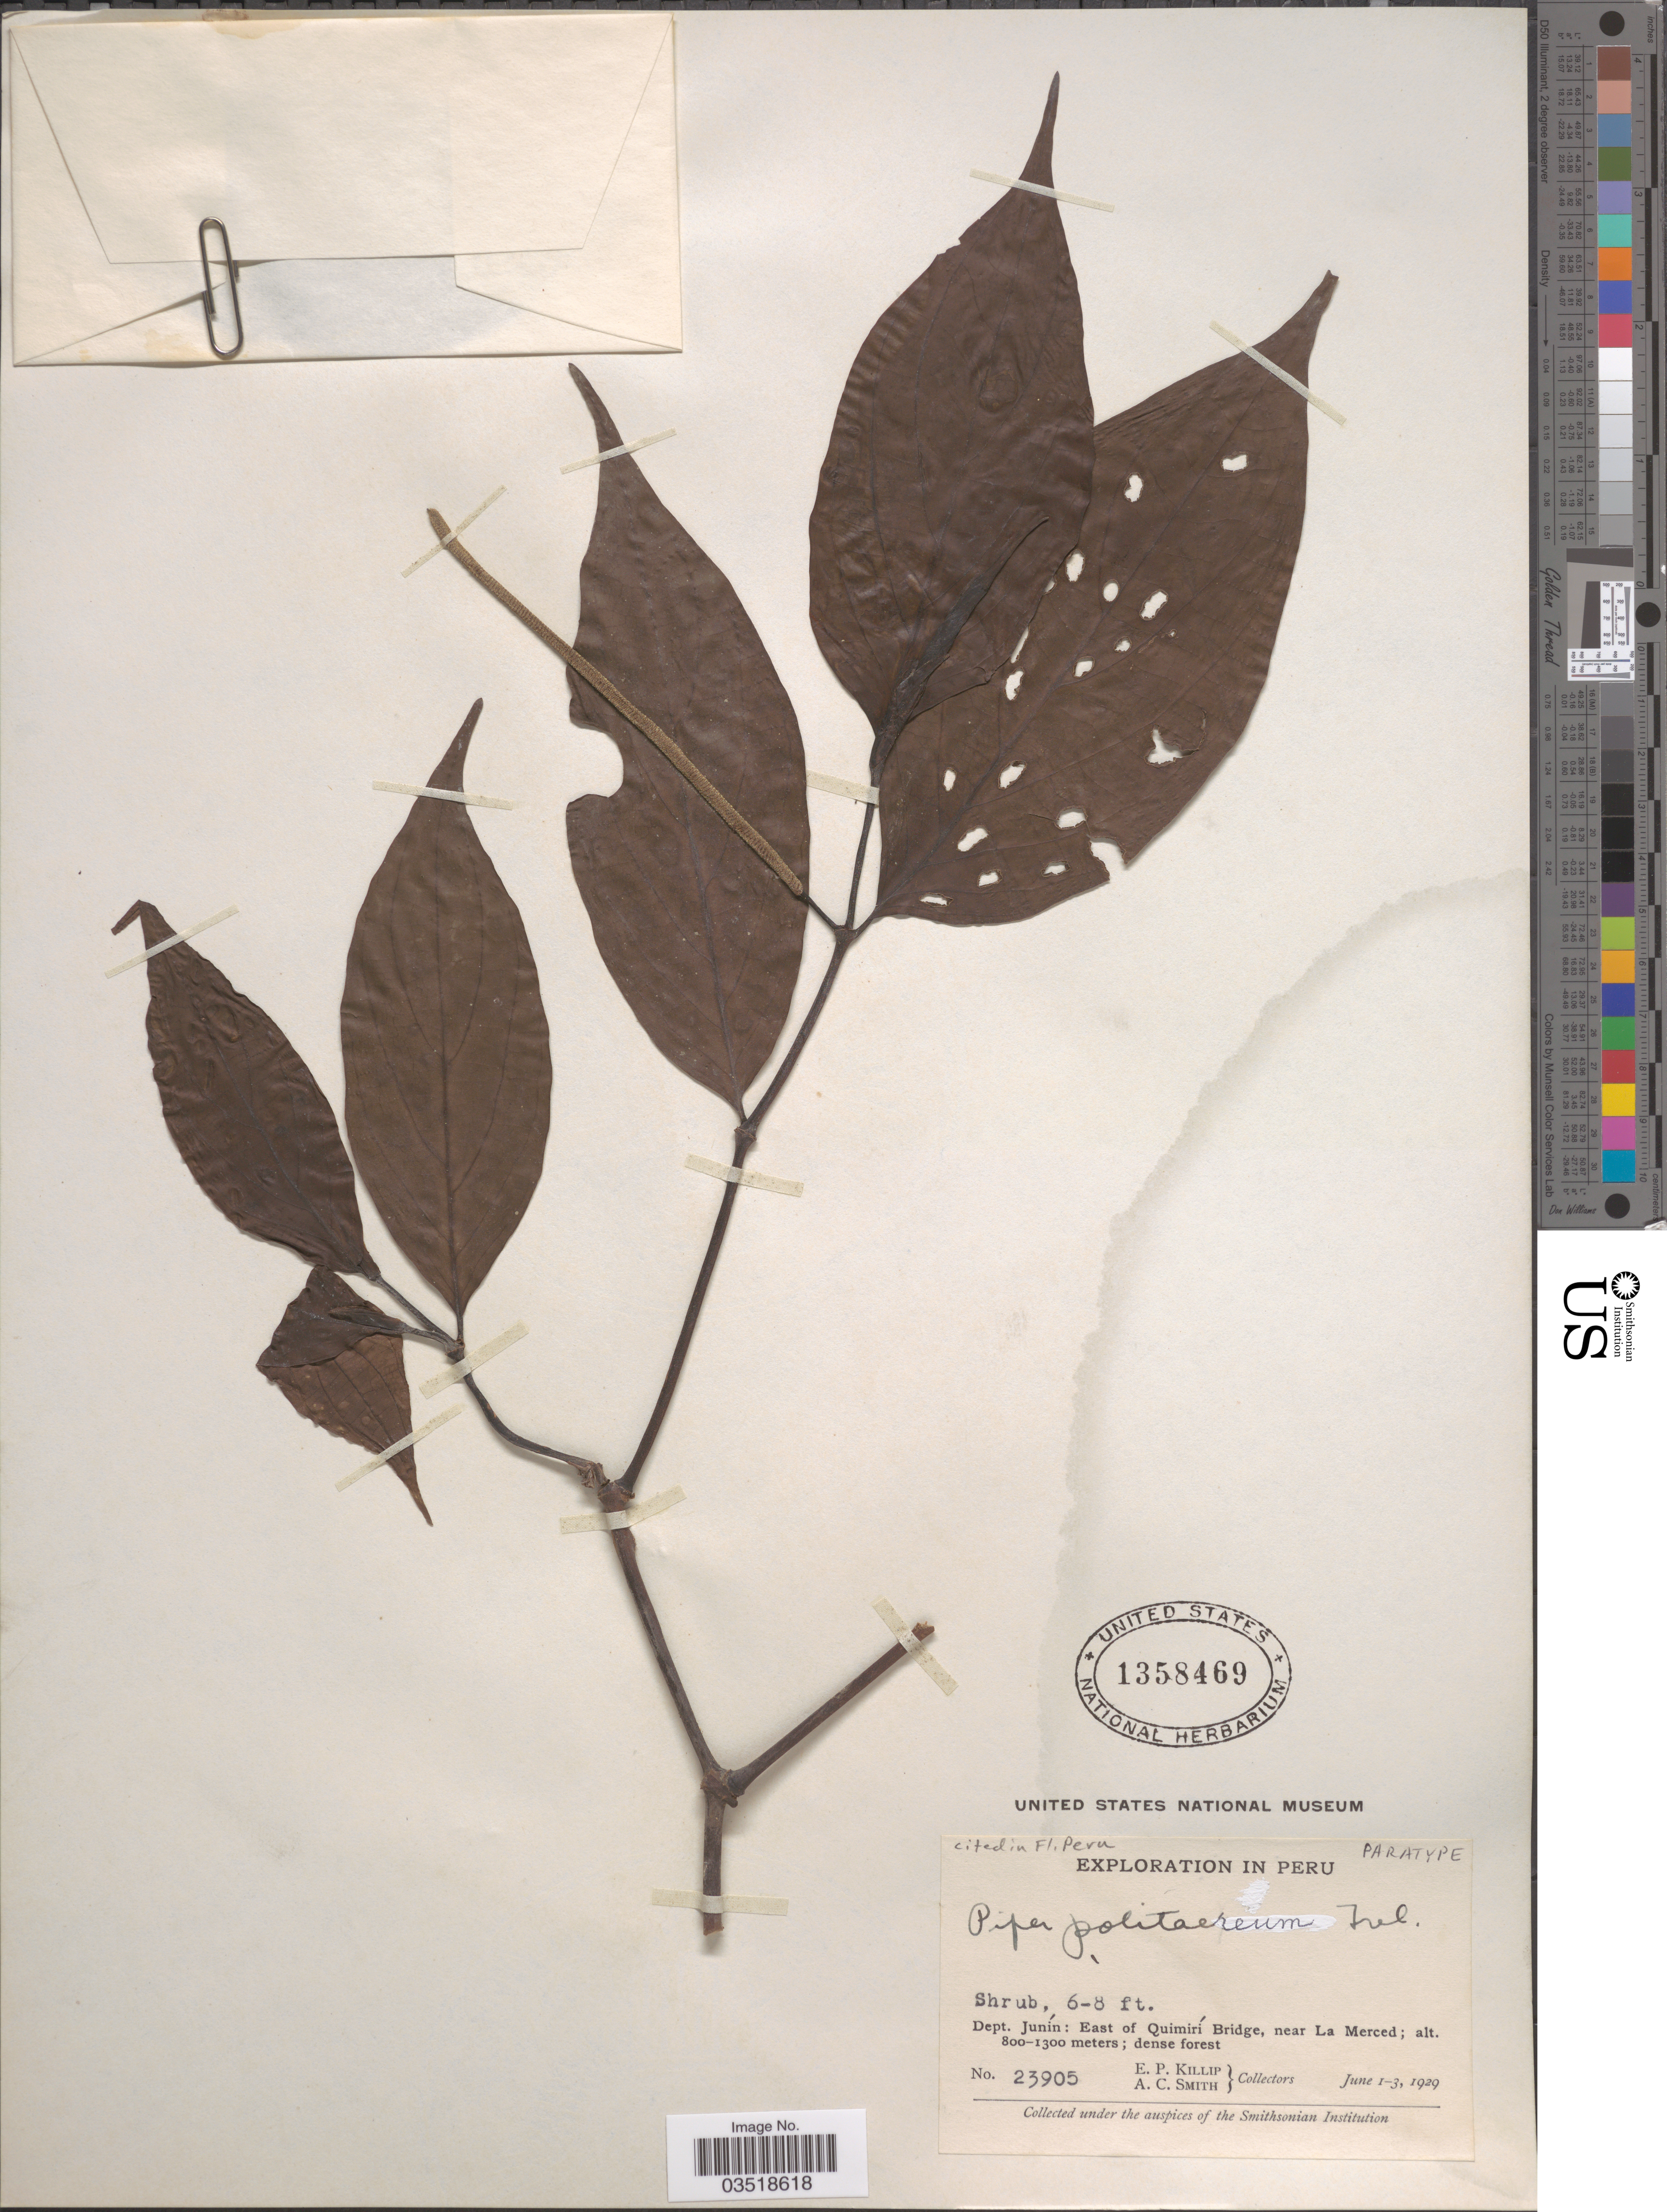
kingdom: Plantae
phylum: Tracheophyta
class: Magnoliopsida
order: Piperales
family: Piperaceae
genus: Piper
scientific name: Piper politaereum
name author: Trel. in J.F. Macbr.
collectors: E. P. Killip & A. C. Smith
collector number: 23905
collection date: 1929-06-01/1929-06-03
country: Peru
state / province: Junín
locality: Dept. Junín: East of Quimirí Bridge, near La Merced.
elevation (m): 800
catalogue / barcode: US 1358469